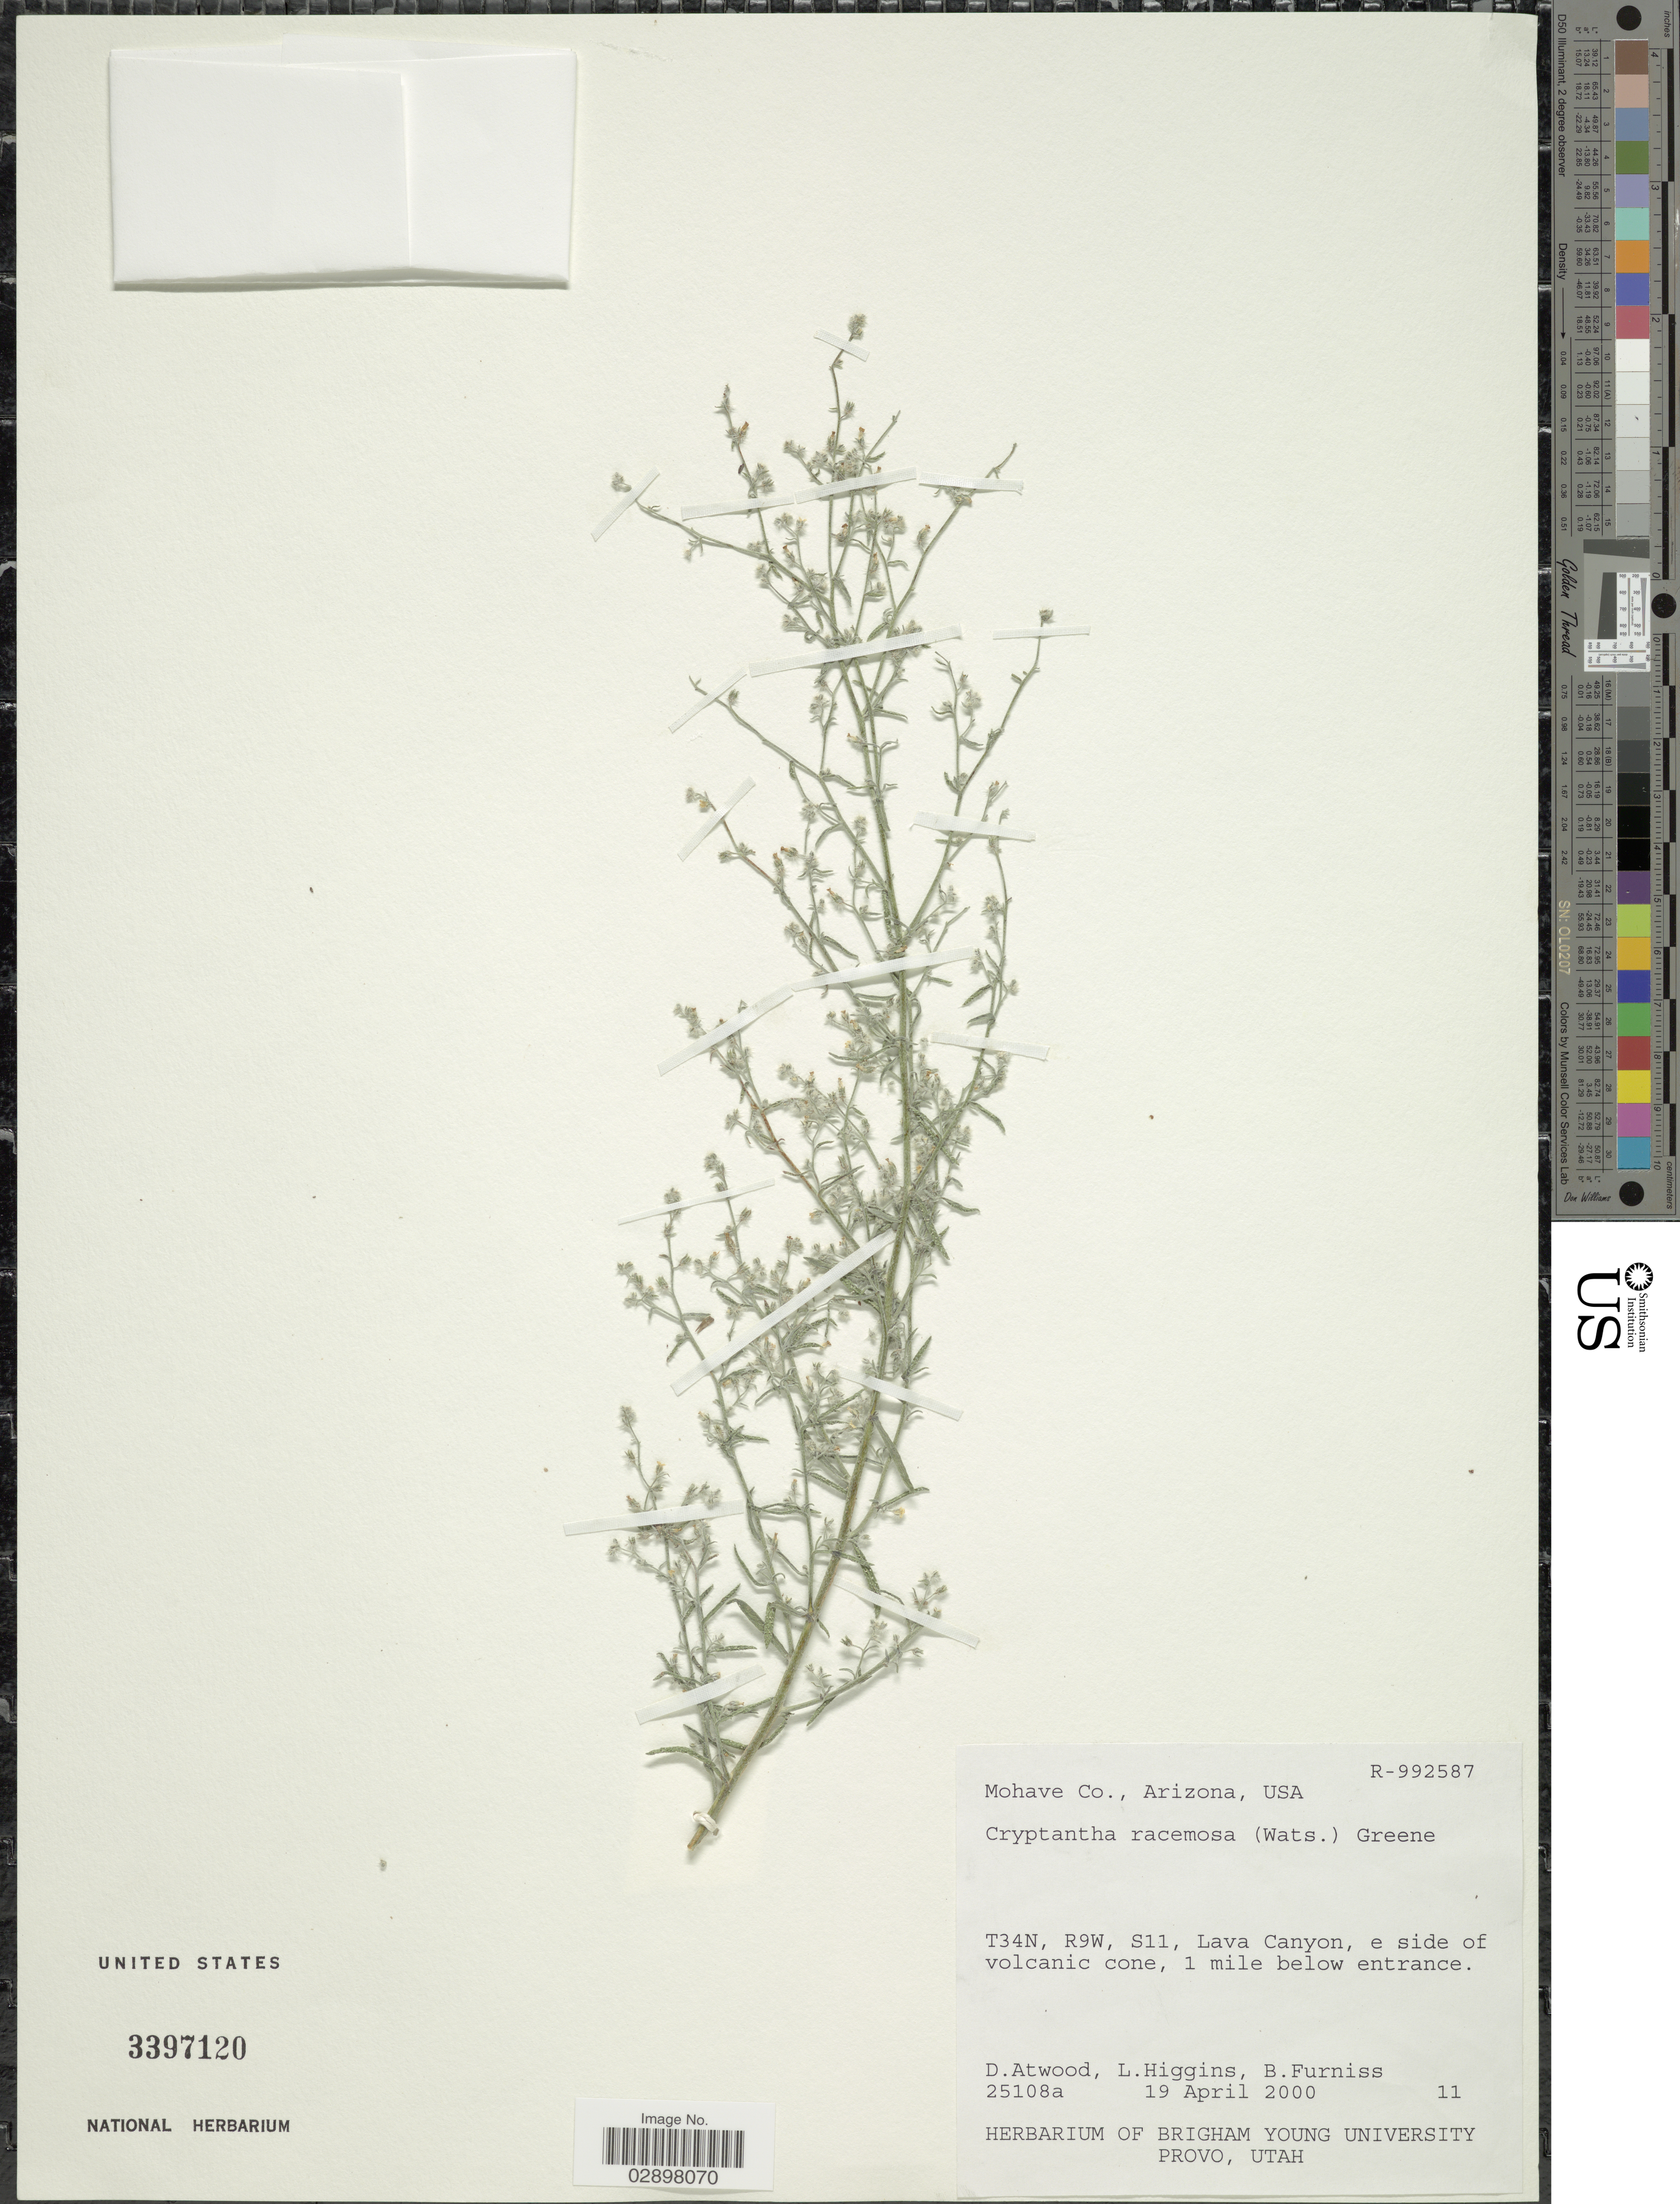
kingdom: Plantae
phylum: Tracheophyta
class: Magnoliopsida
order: Boraginales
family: Boraginaceae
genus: Cryptantha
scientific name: Cryptantha racemosa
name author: (S. Watson) Greene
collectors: D. Atwood, L. Higgins & B. Furniss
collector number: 25108a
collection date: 2000-04-19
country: United States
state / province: Arizona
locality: Mohave Co., T34N, R9W, S11, Lava Canyon, e side of volcanic cone, 1 mile below entrance.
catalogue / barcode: US 3397120